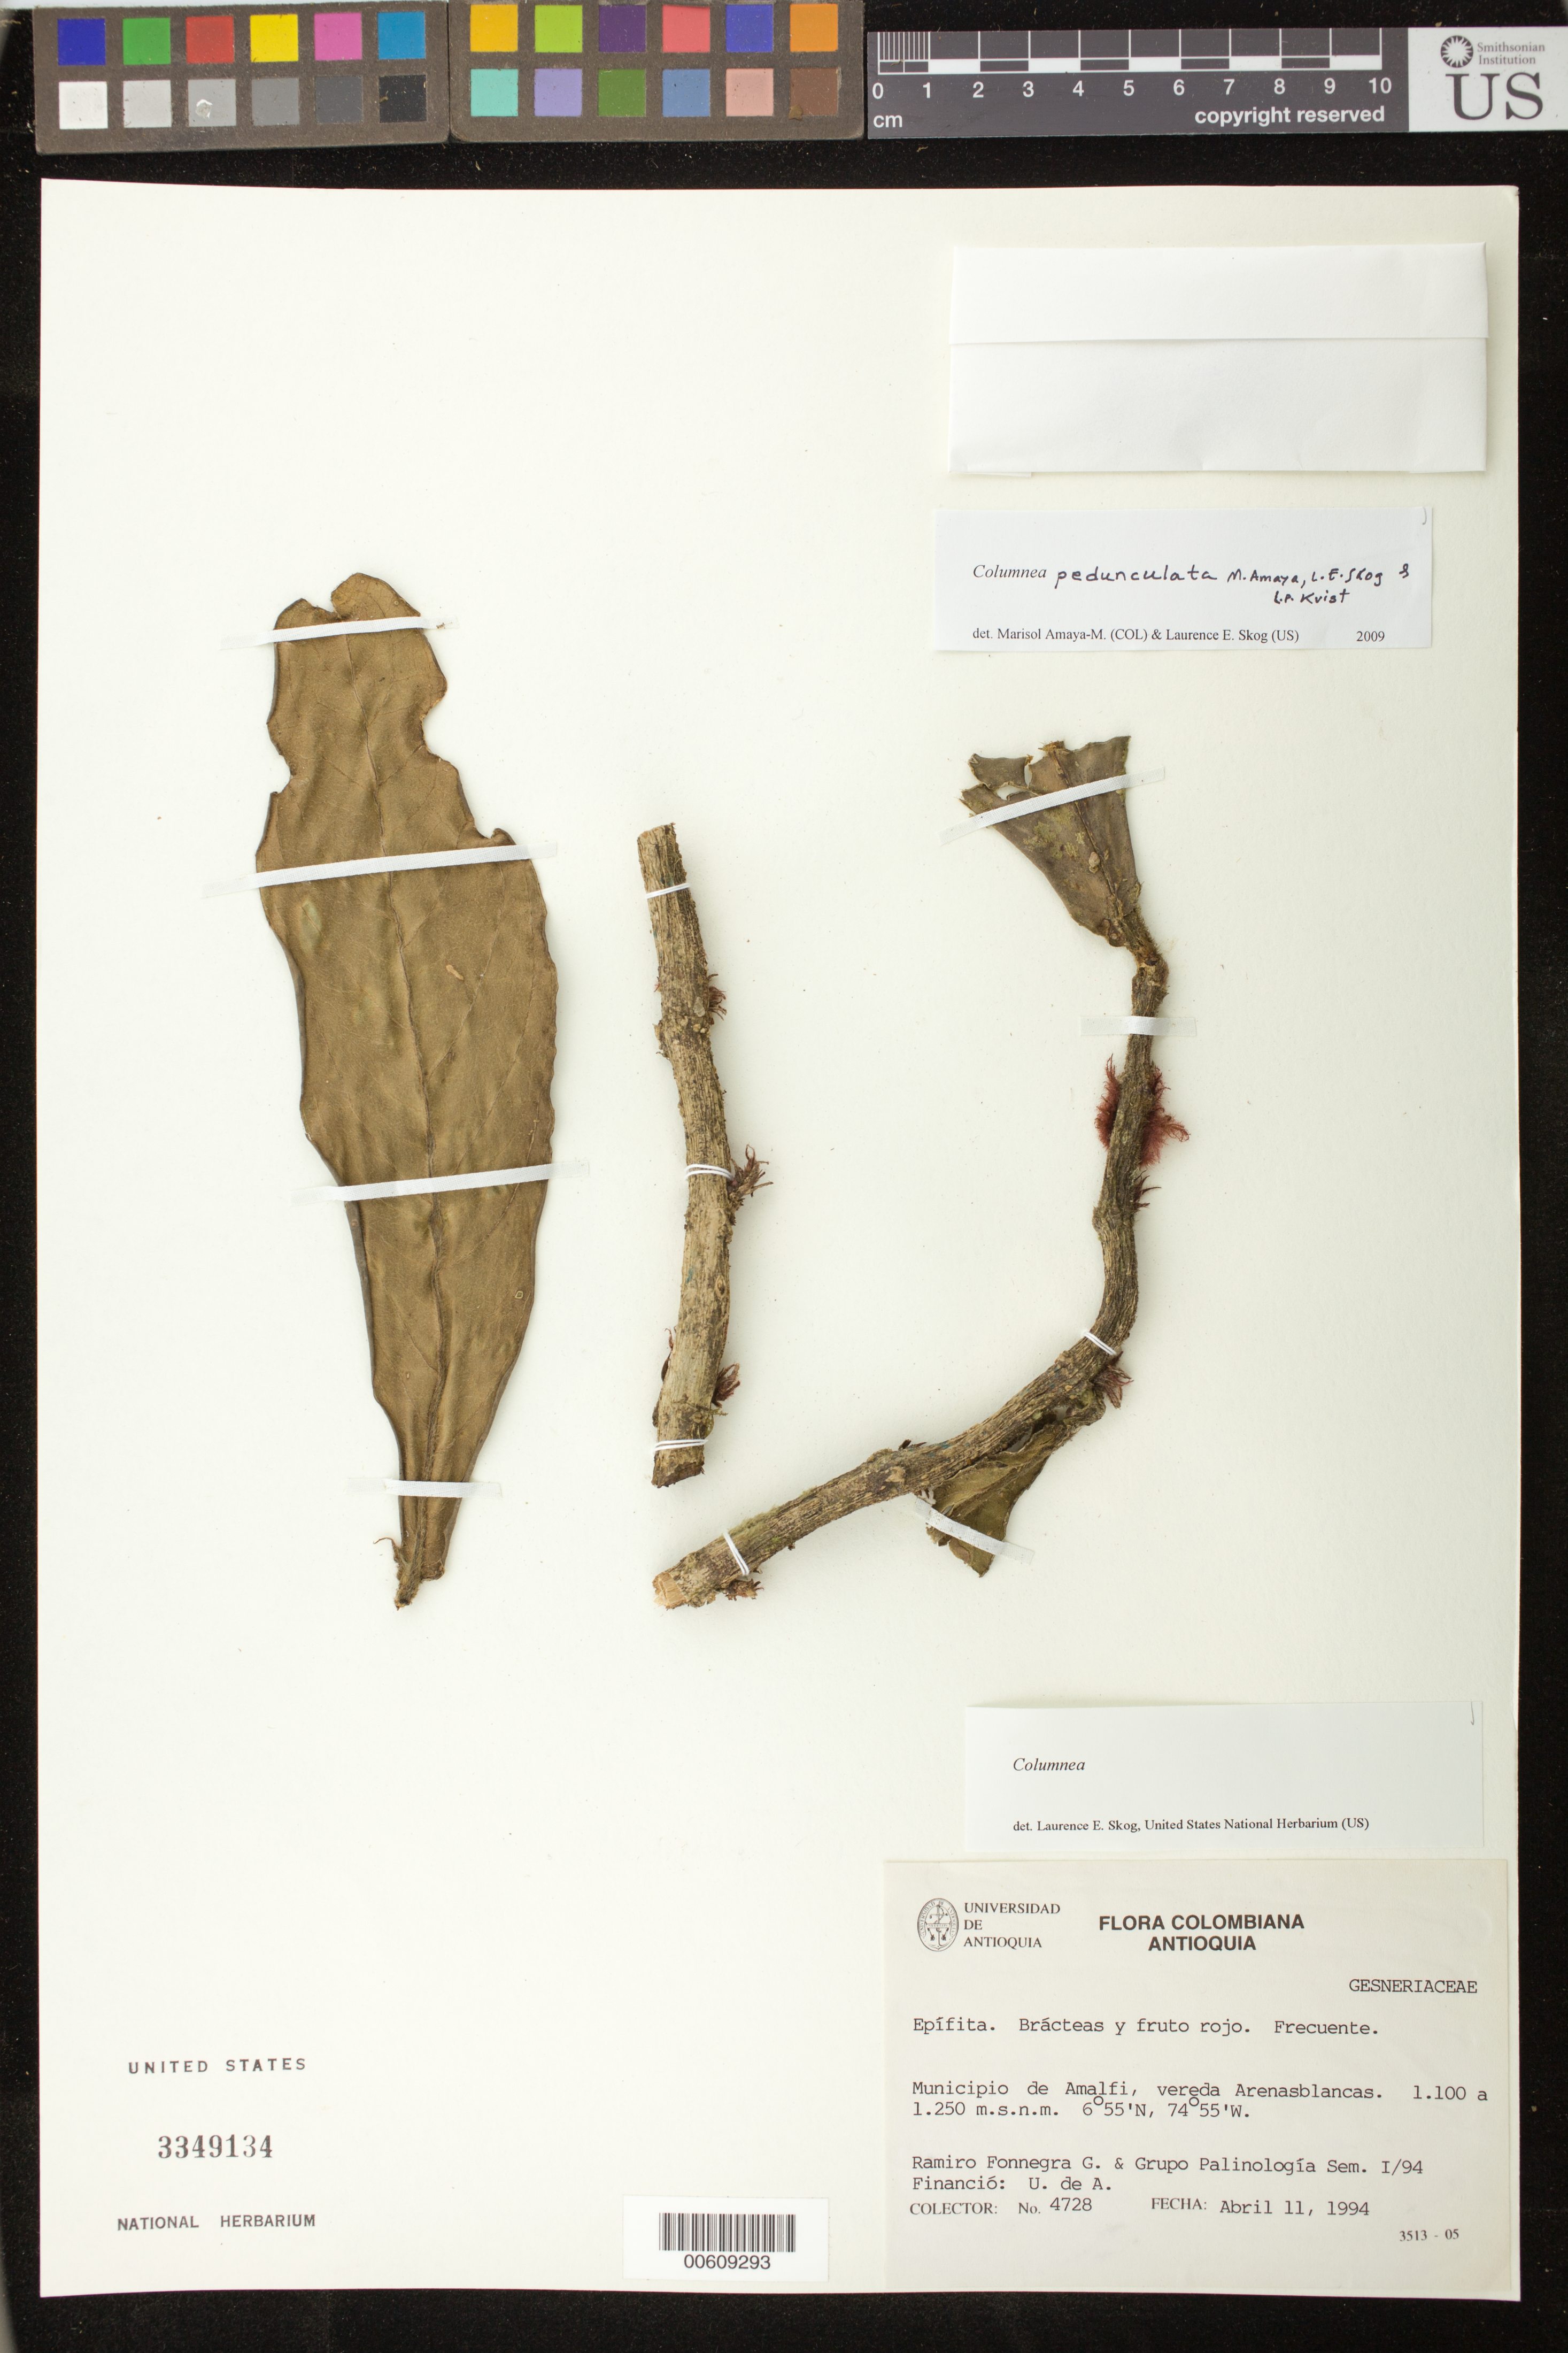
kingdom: Plantae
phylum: Tracheophyta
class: Magnoliopsida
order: Lamiales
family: Gesneriaceae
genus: Columnea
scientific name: Columnea pedunculata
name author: M. Amaya et al.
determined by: Amaya-Márquez, M.; Skog, Laurence E.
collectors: R. Fonnegra G. & Grupo Palinología Sem. I/94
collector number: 4728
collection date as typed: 11 Apr 1994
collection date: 1994-04-11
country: Colombia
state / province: Antioquia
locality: Mpio. de Amalfi, vereda Arenasblancas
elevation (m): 1100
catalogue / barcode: US 3349134